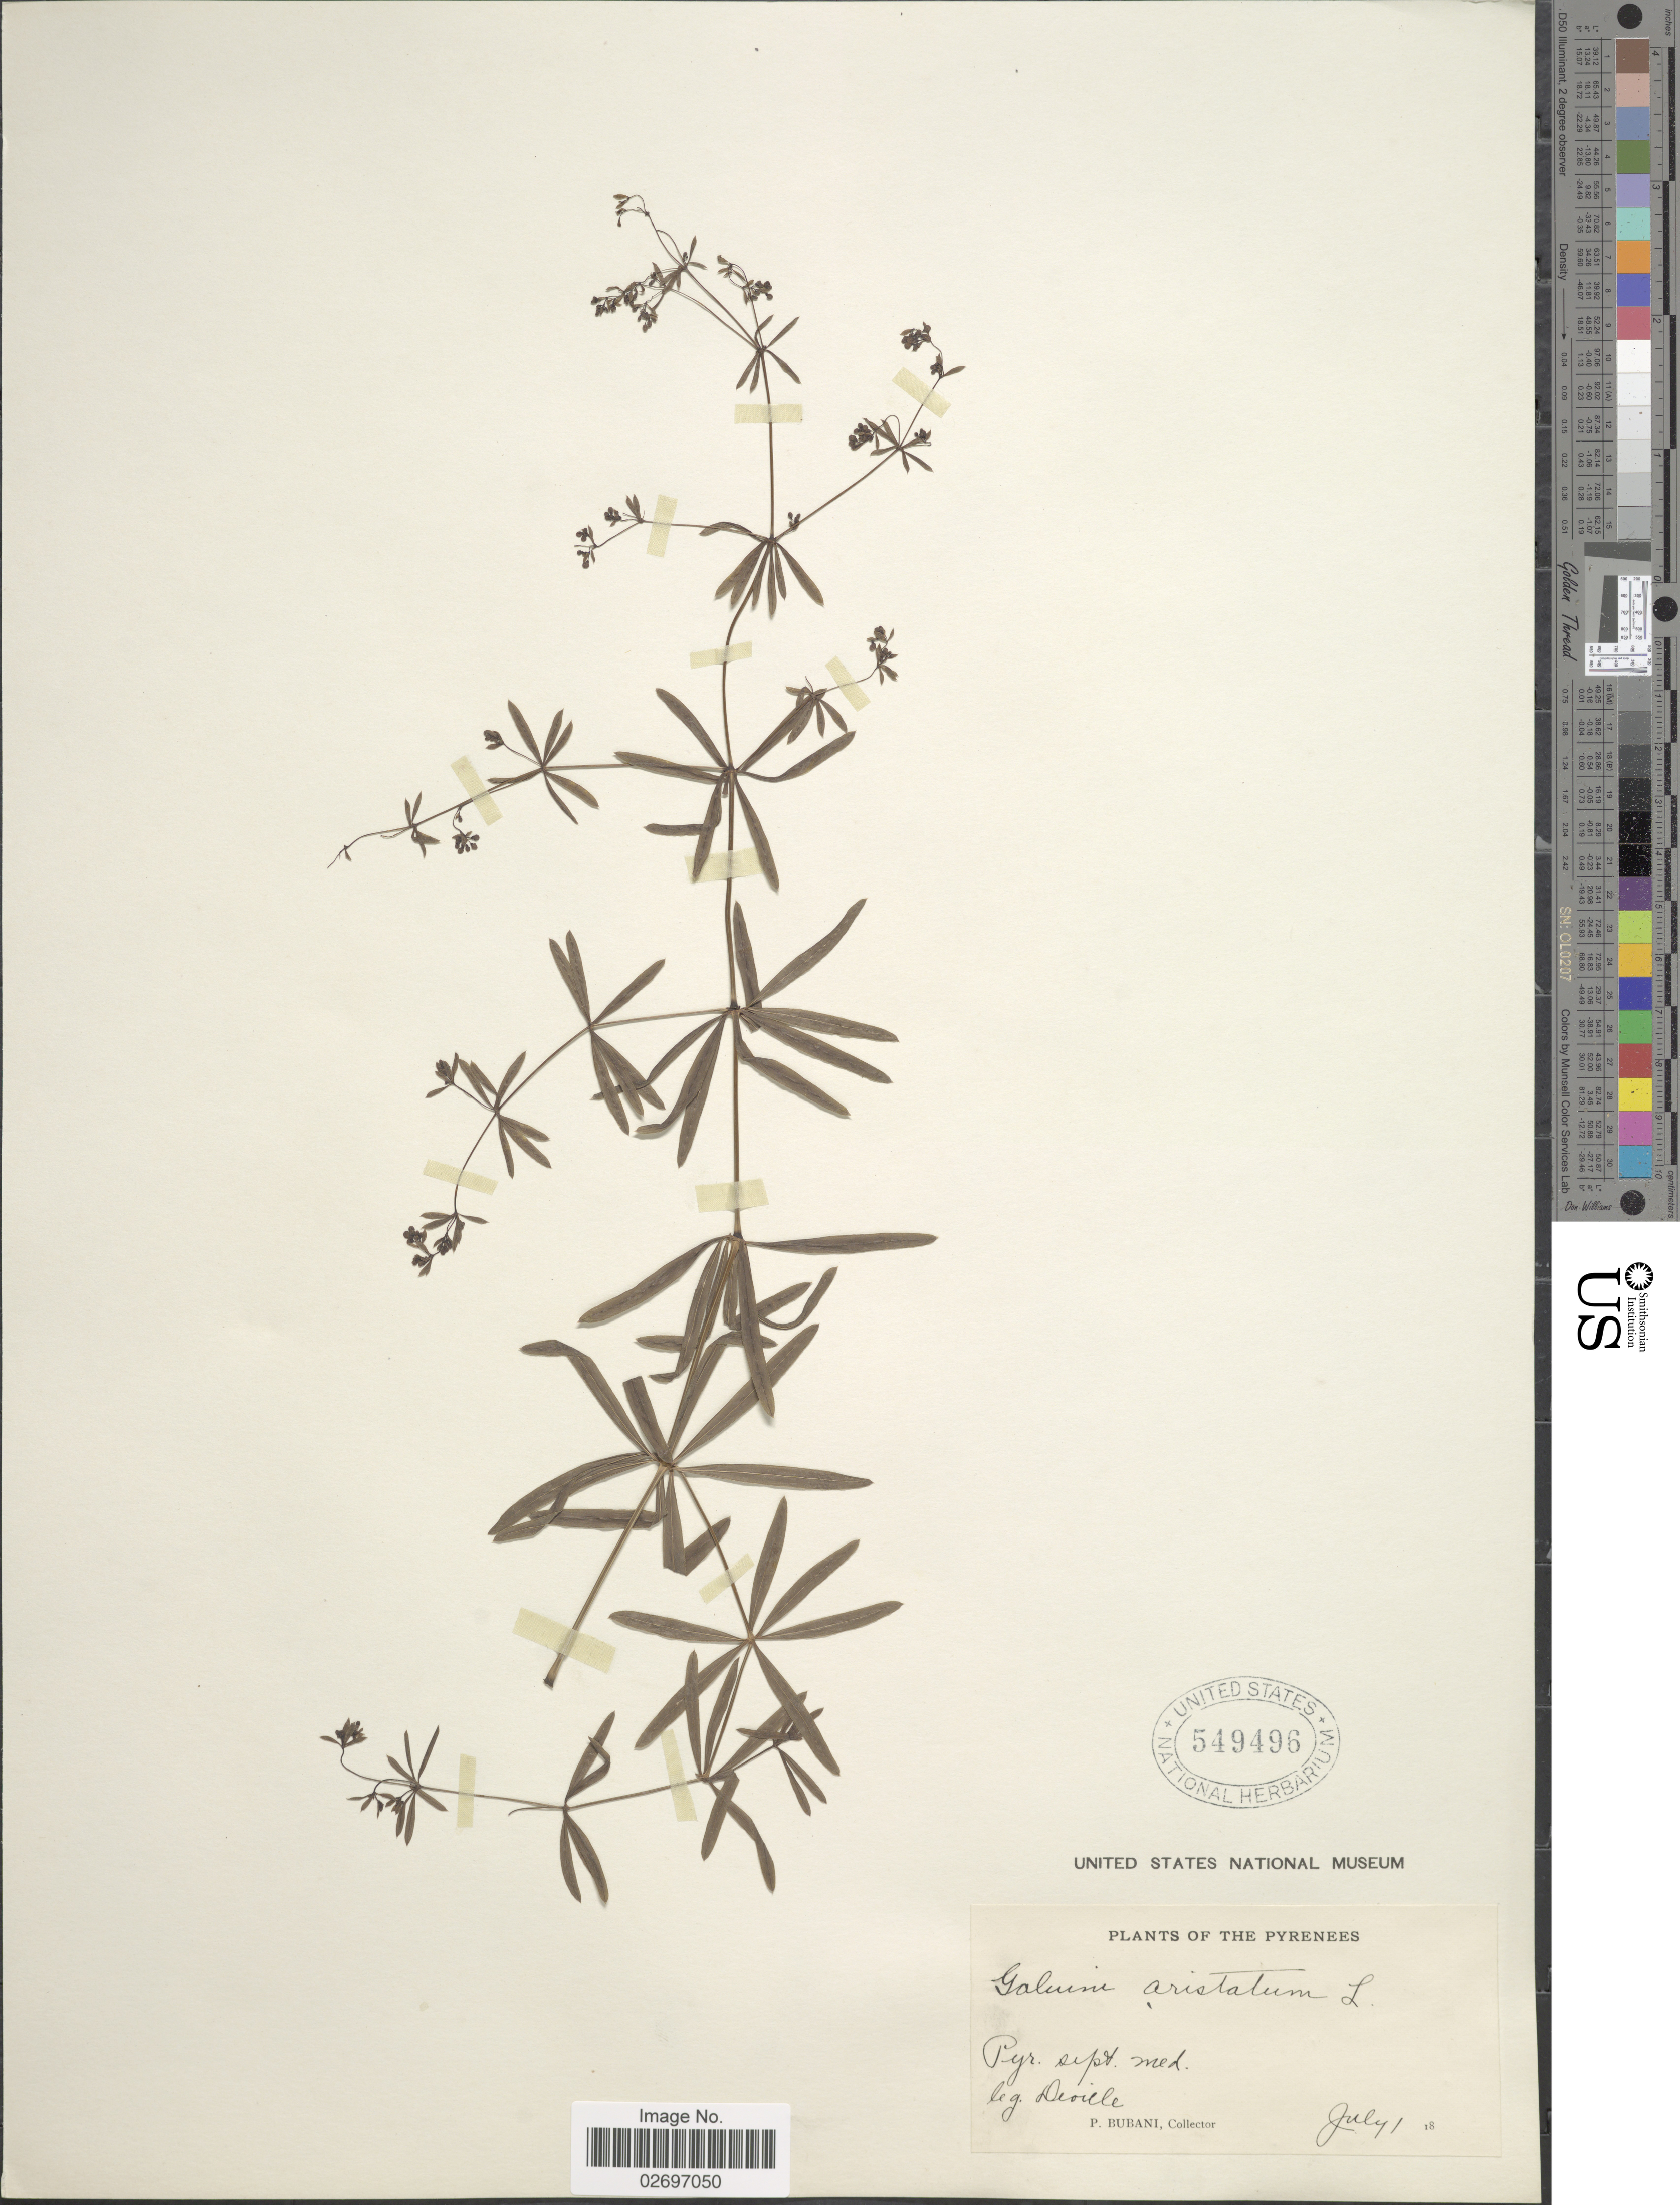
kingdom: Plantae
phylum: Tracheophyta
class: Magnoliopsida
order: Gentianales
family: Rubiaceae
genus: Galium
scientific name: Galium aristatum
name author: L.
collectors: Deoille & P. Bubani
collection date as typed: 18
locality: Pyrenees, Pyr. sept. med.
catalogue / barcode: US 549496